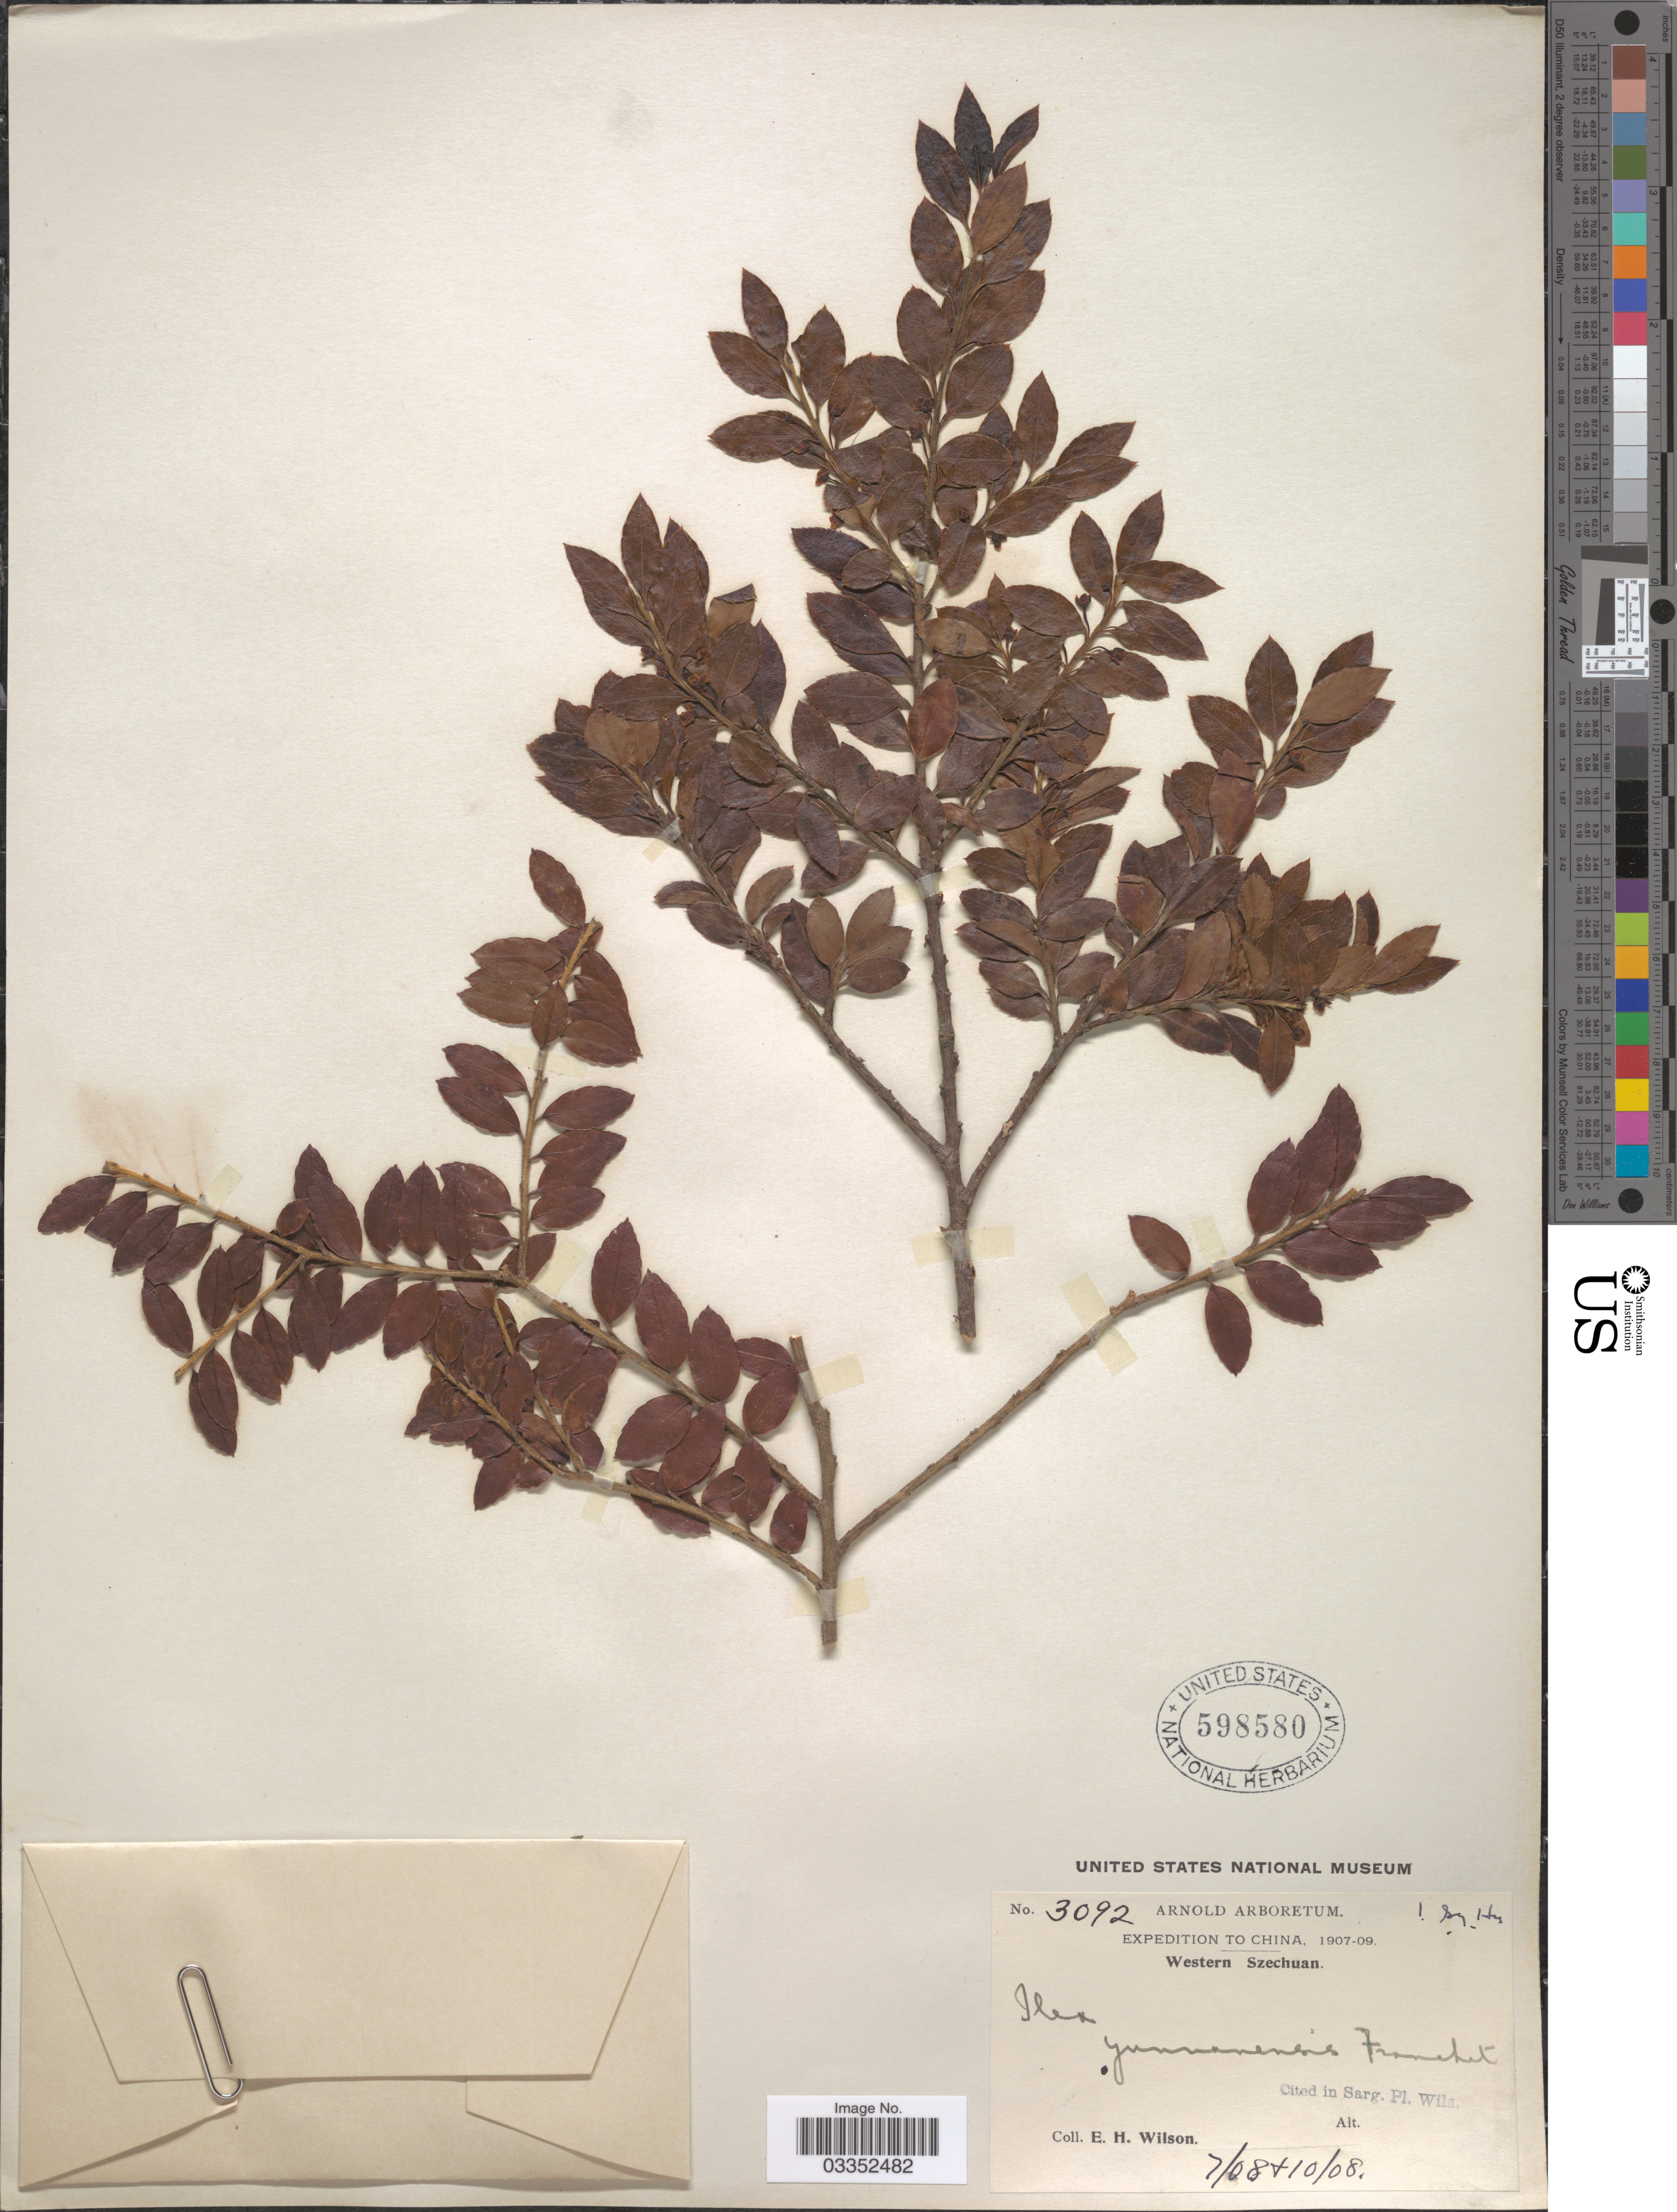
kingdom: Plantae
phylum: Tracheophyta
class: Magnoliopsida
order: Aquifoliales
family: Aquifoliaceae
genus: Ilex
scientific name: Ilex yunnanensis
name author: Franch.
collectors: E. Wilson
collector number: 3092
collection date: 1908-07/1908-10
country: China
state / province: Sichuan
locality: Western Szechuan.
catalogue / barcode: US 598580